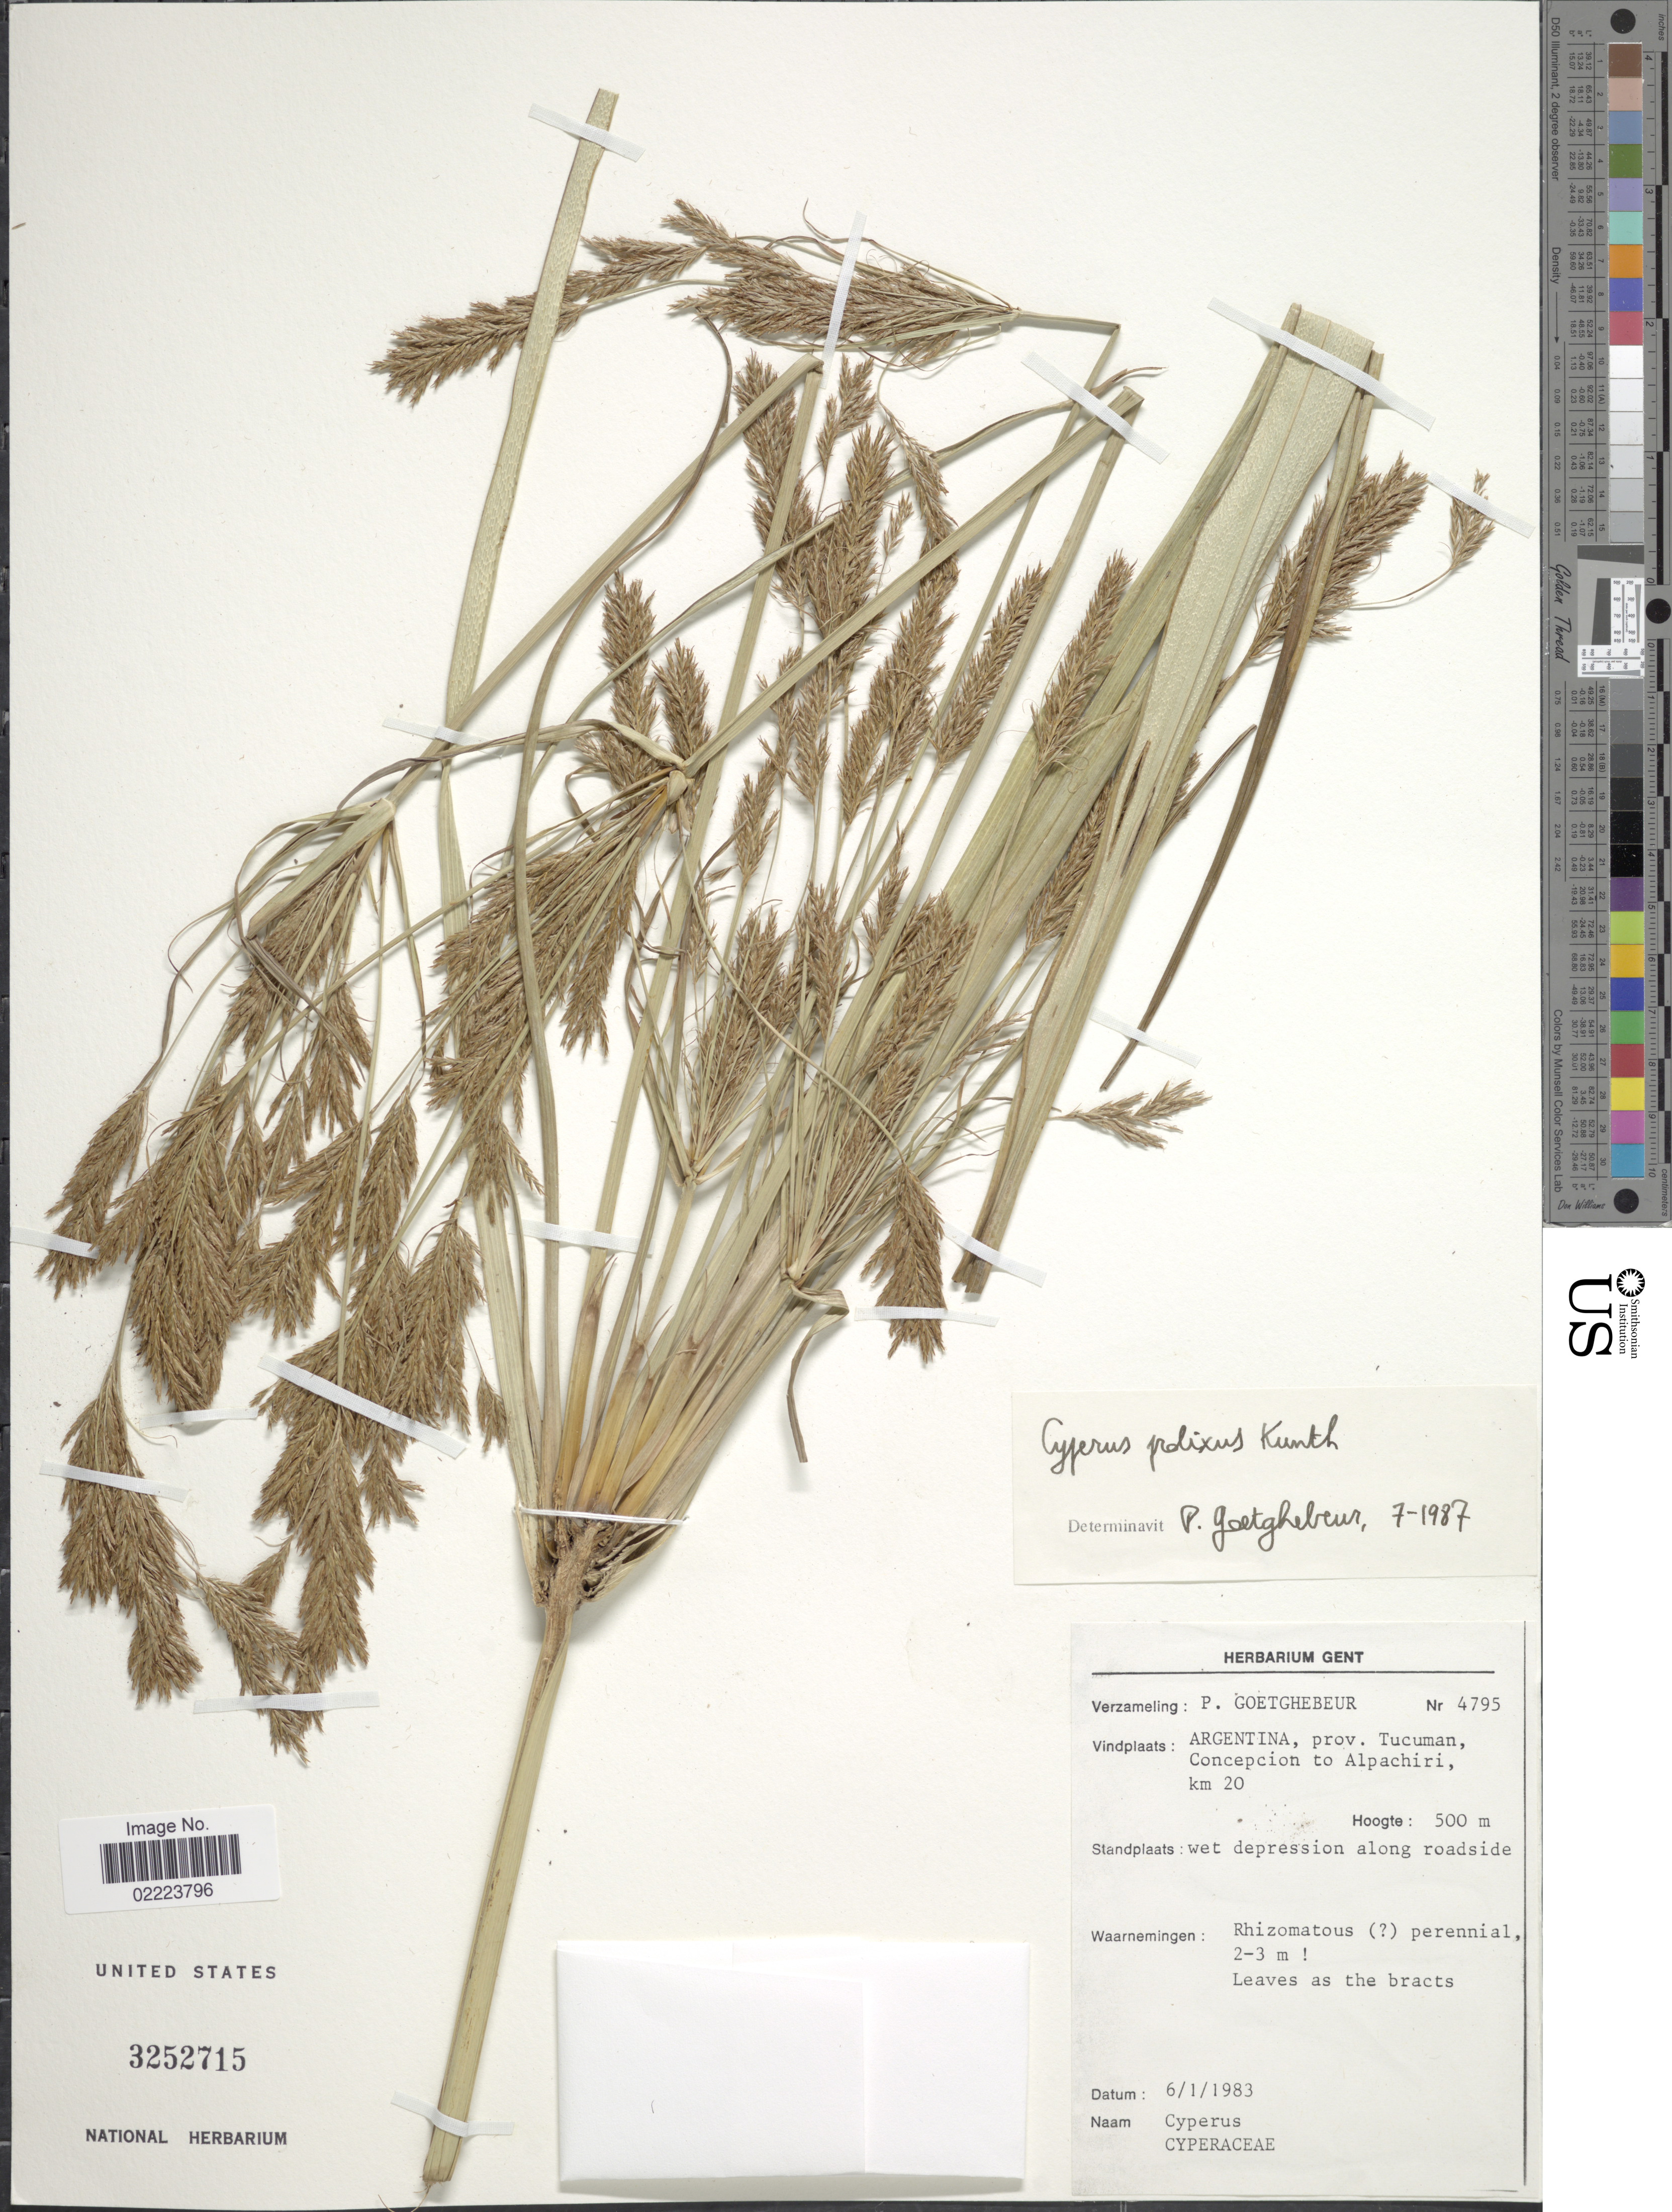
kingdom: Plantae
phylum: Tracheophyta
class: Liliopsida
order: Poales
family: Cyperaceae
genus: Cyperus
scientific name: Cyperus prolixus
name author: Kunth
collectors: P. Goetghebeur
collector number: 4795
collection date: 1983-01-06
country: Argentina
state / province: Tucuman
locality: Concepcion to Alpachiri, along roadside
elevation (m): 500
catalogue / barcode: US 3252715